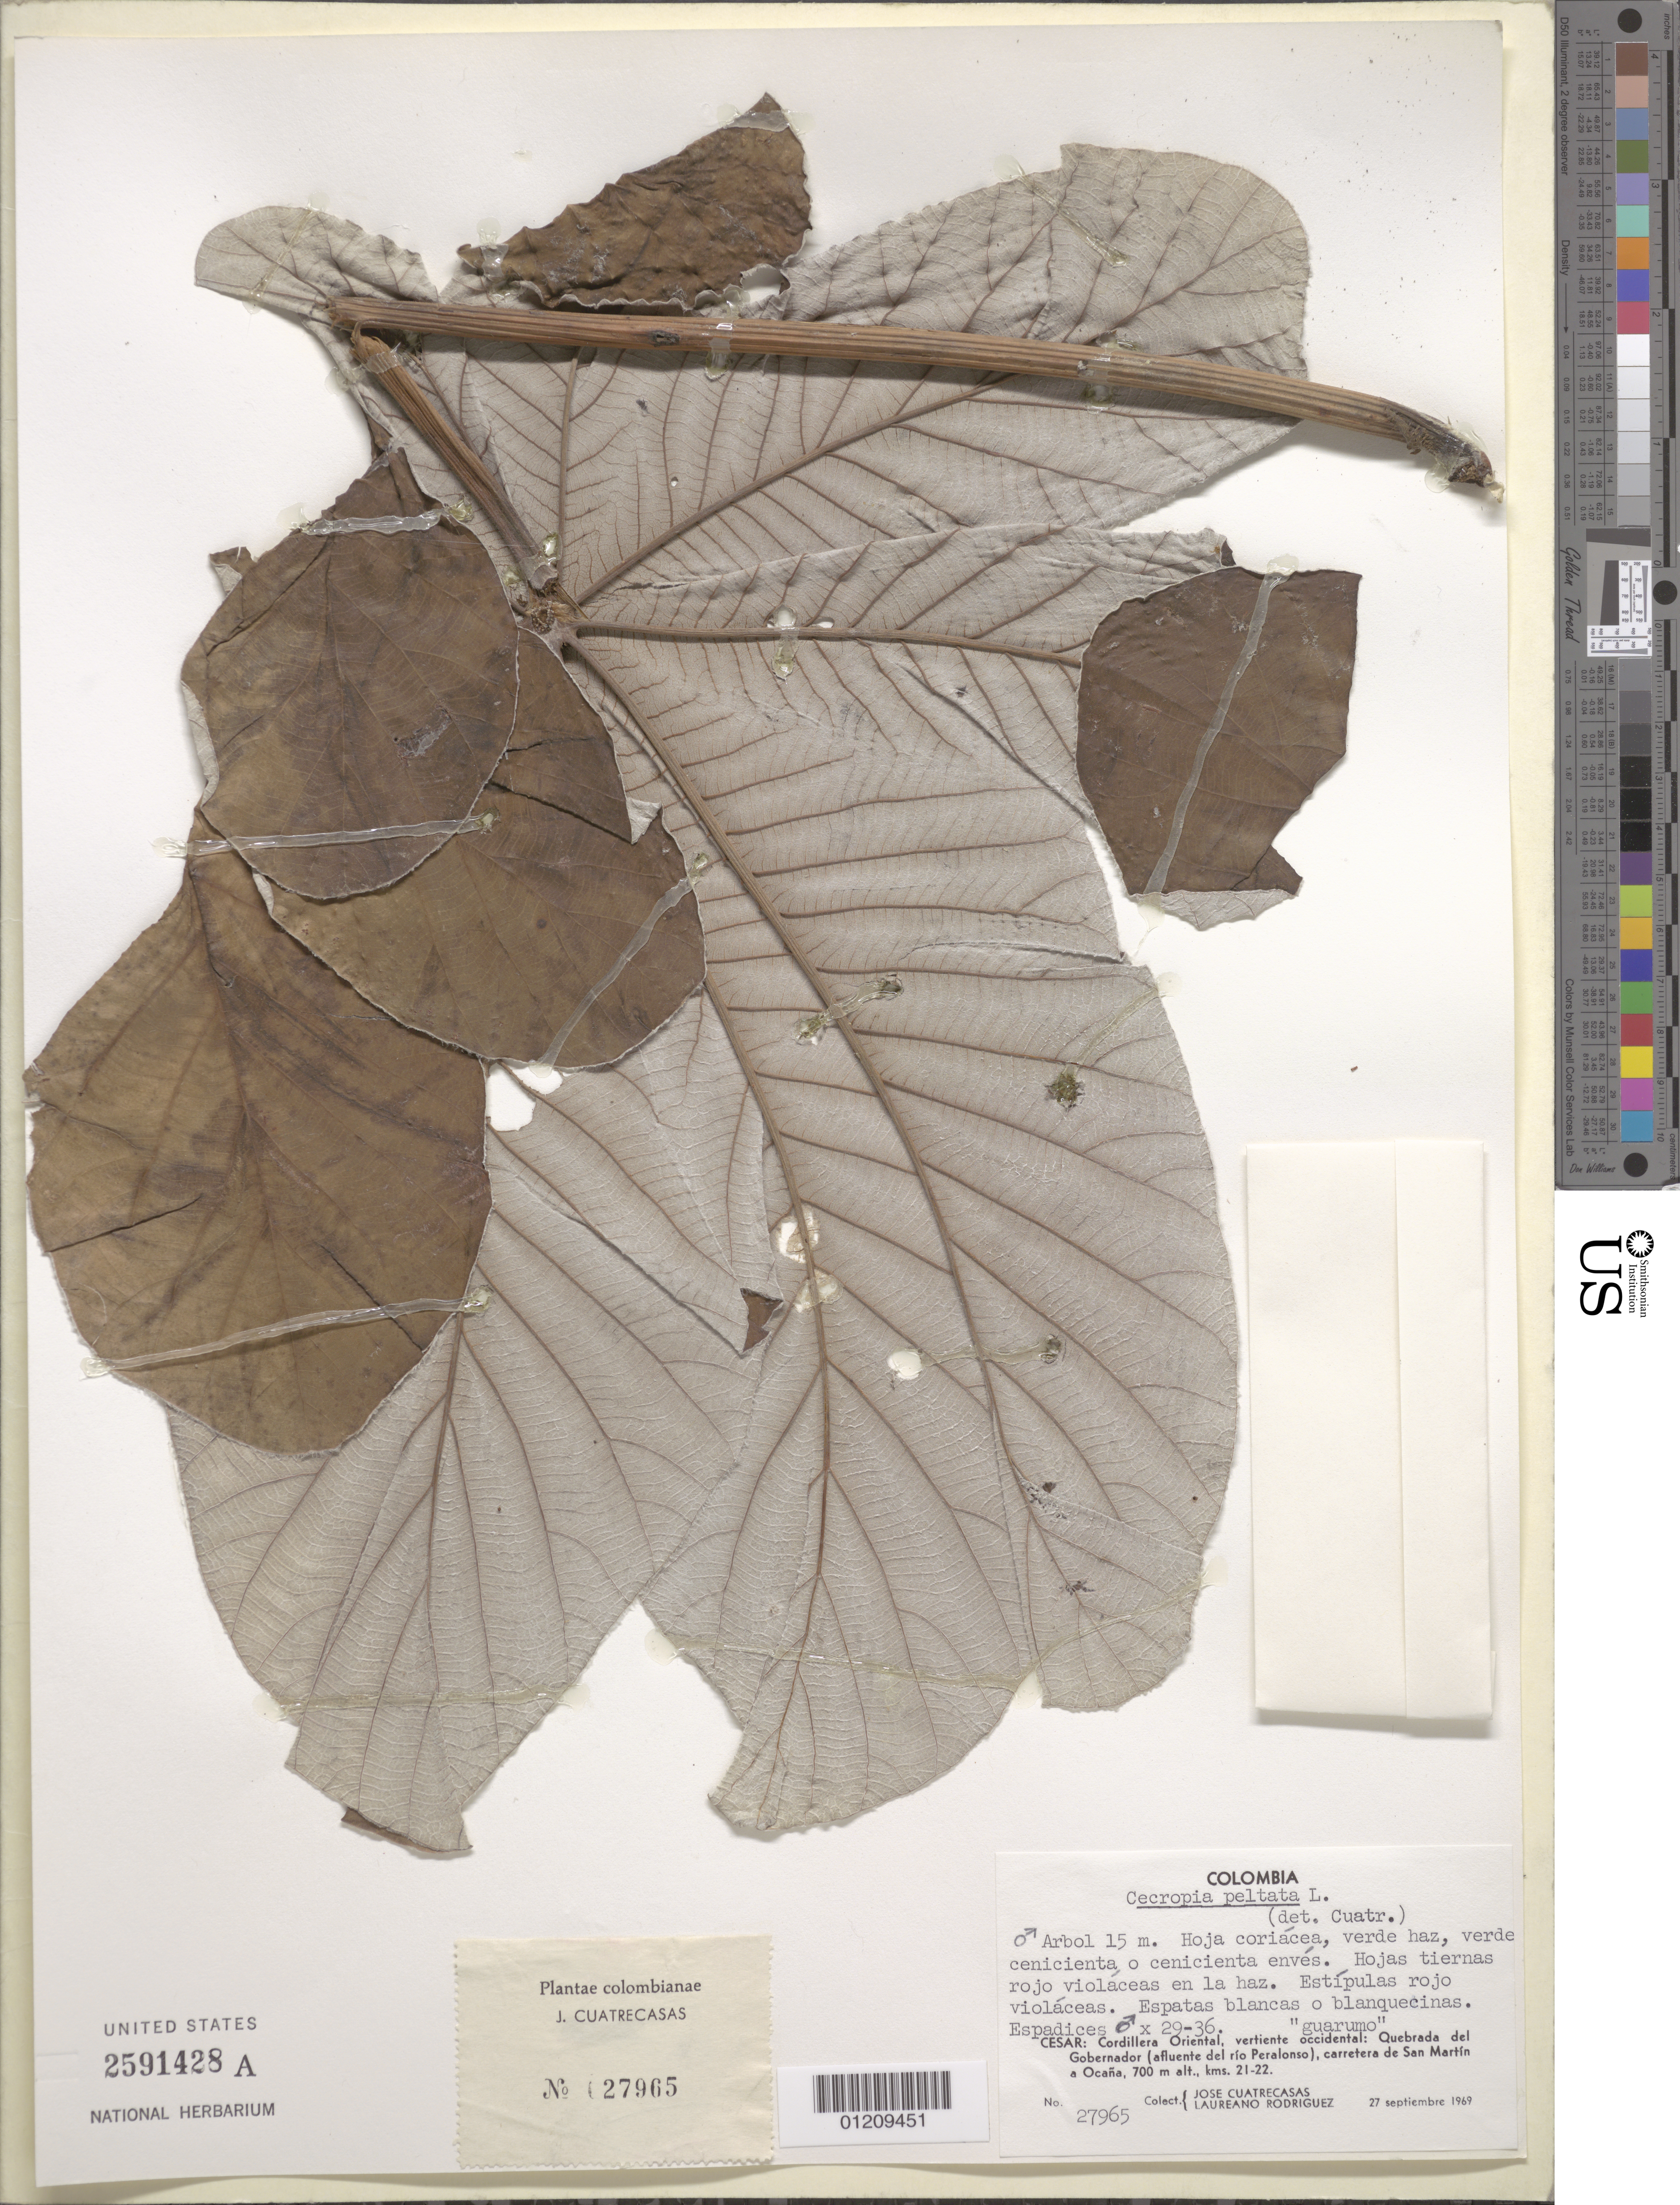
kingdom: Plantae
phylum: Tracheophyta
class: Magnoliopsida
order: Rosales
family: Urticaceae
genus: Cecropia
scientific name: Cecropia peltata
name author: L.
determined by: Cuatrecasas, J.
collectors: J. Cuatrecasas & L. Rodriguez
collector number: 27965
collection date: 1969-09-27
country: Colombia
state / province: César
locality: Cordillera Oriental, vertiente occidental: Quebrada del Gobernador (affluente del rio Peralonso), carretera de San Martin a Ocaña, kms 21-22.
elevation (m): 700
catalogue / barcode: US 2591428A